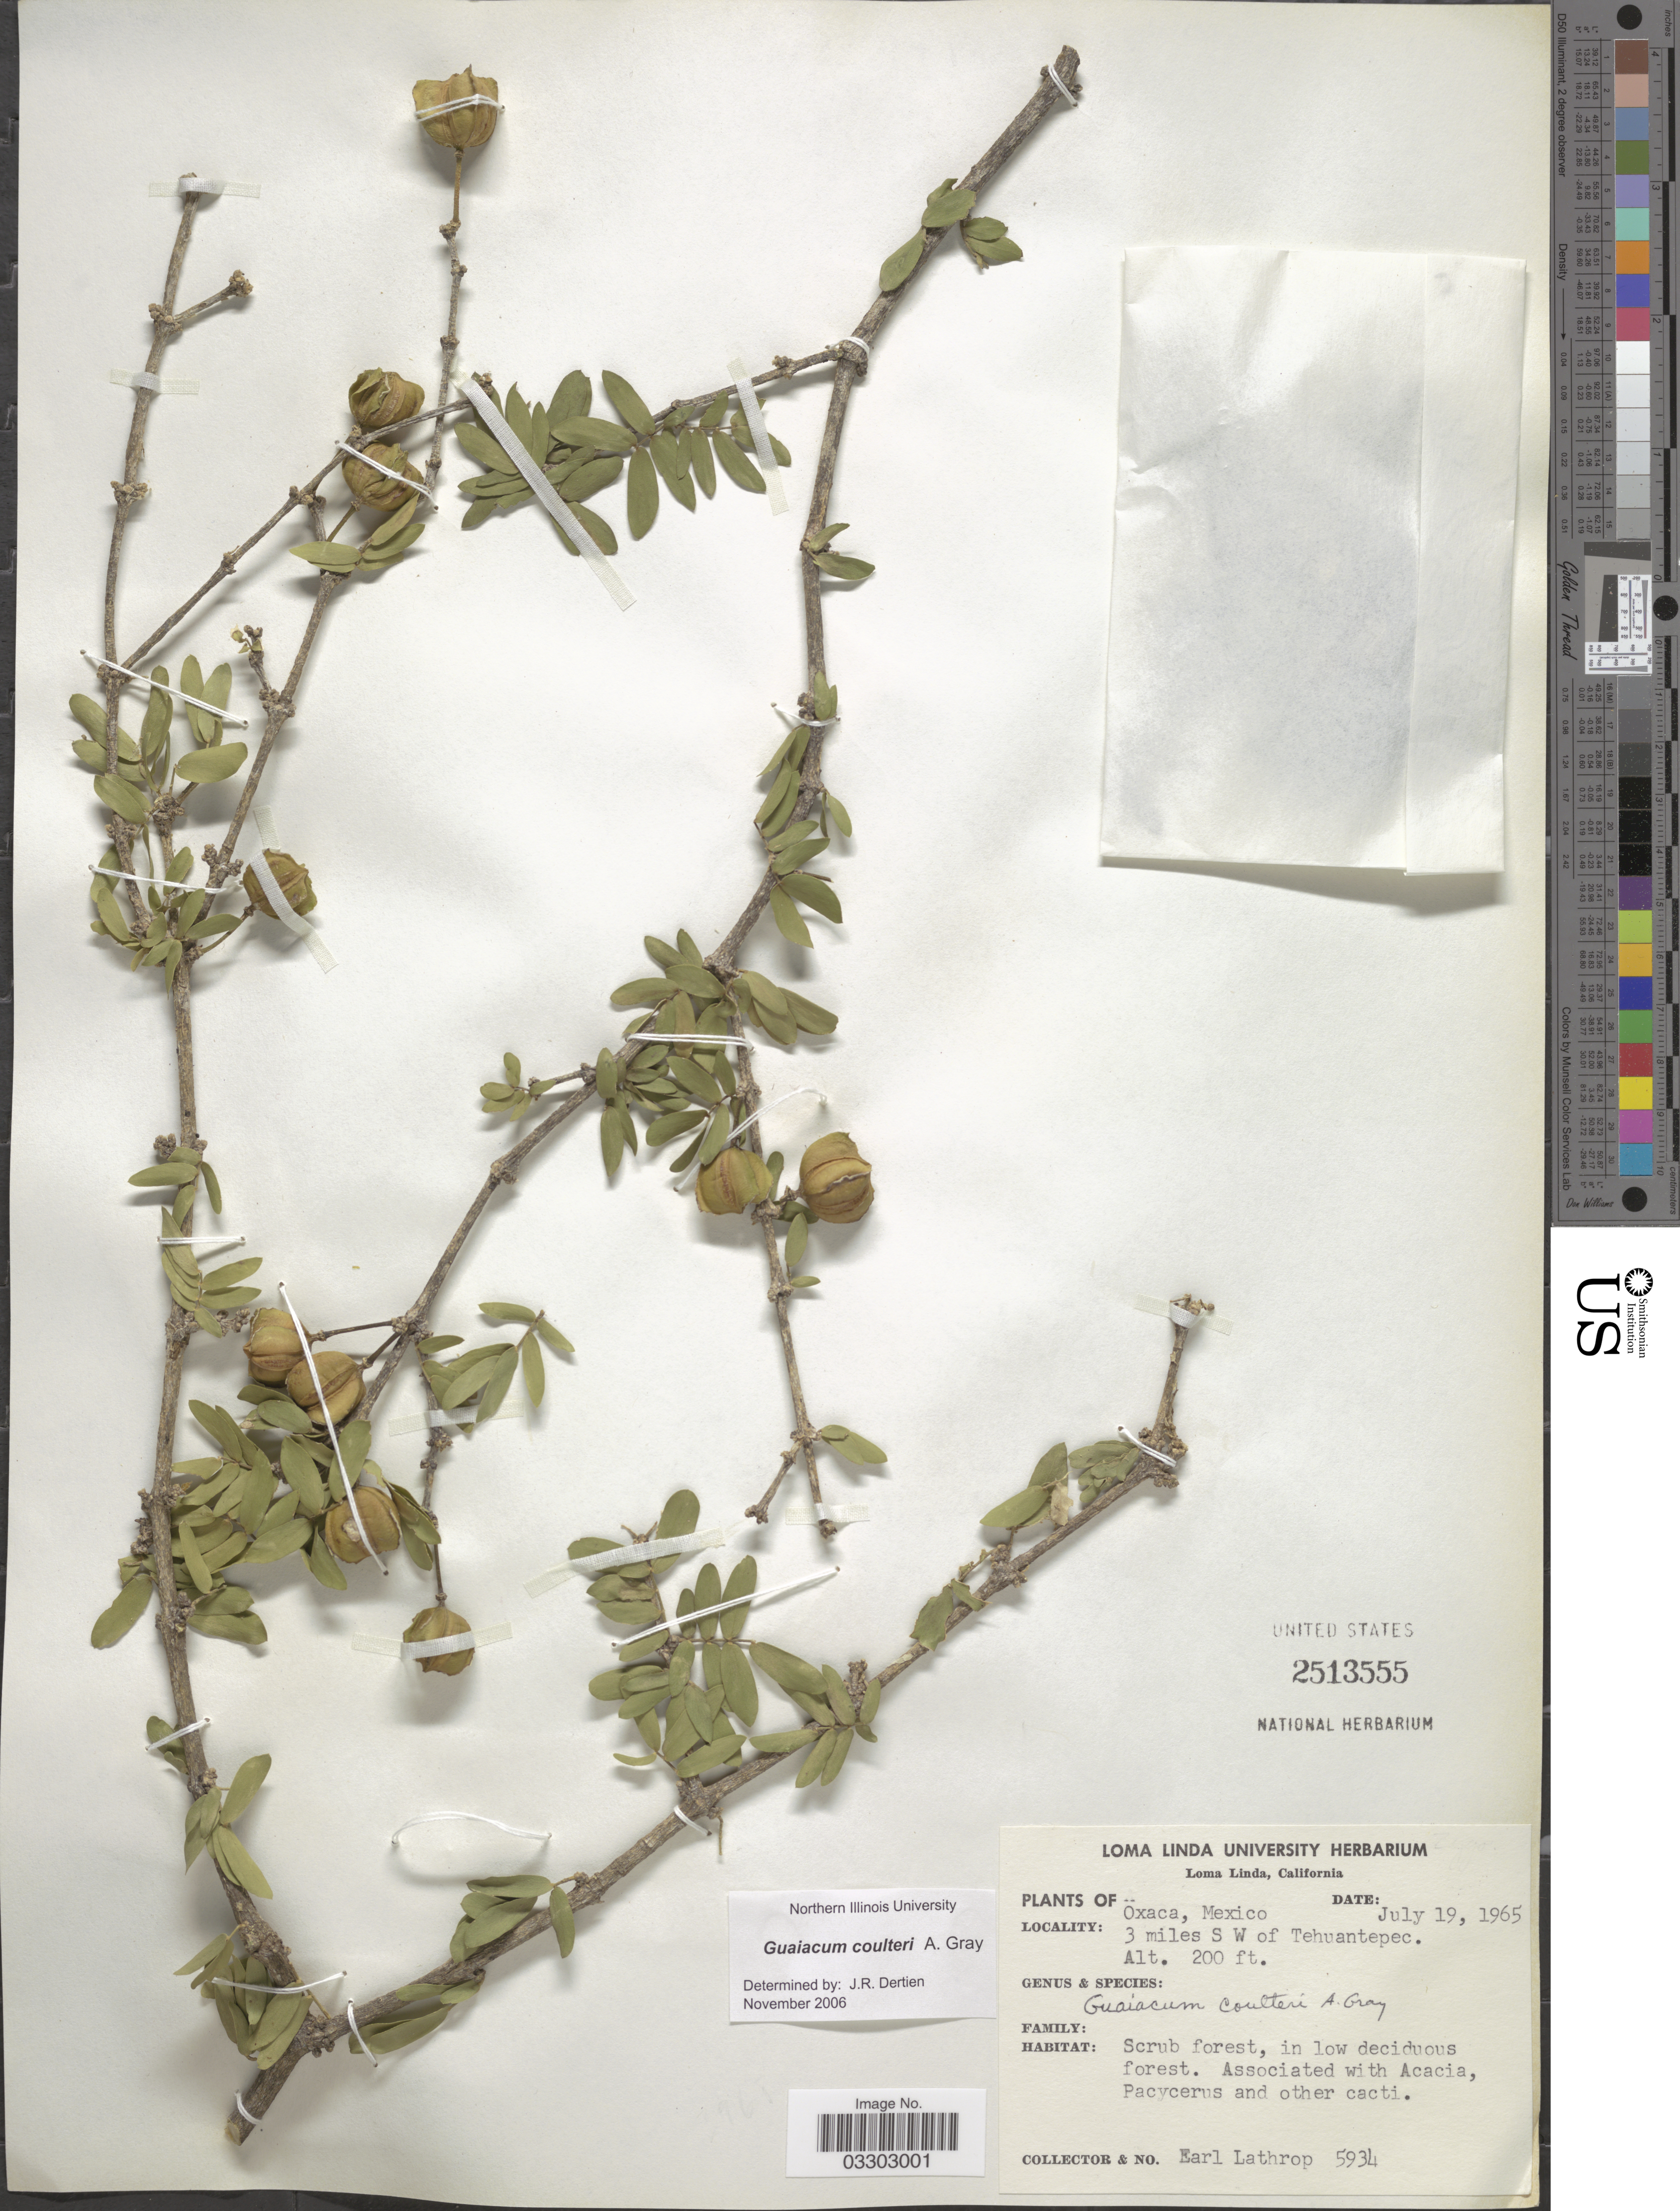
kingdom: Plantae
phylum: Tracheophyta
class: Magnoliopsida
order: Zygophyllales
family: Zygophyllaceae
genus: Guaiacum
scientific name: Guaiacum coulteri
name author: A. Gray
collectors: E. W. Lathrop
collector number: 5934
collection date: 1965-07-19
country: Mexico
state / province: Oaxaca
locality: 3 miles S W of Tehuantepec.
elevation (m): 61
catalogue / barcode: US 2513555